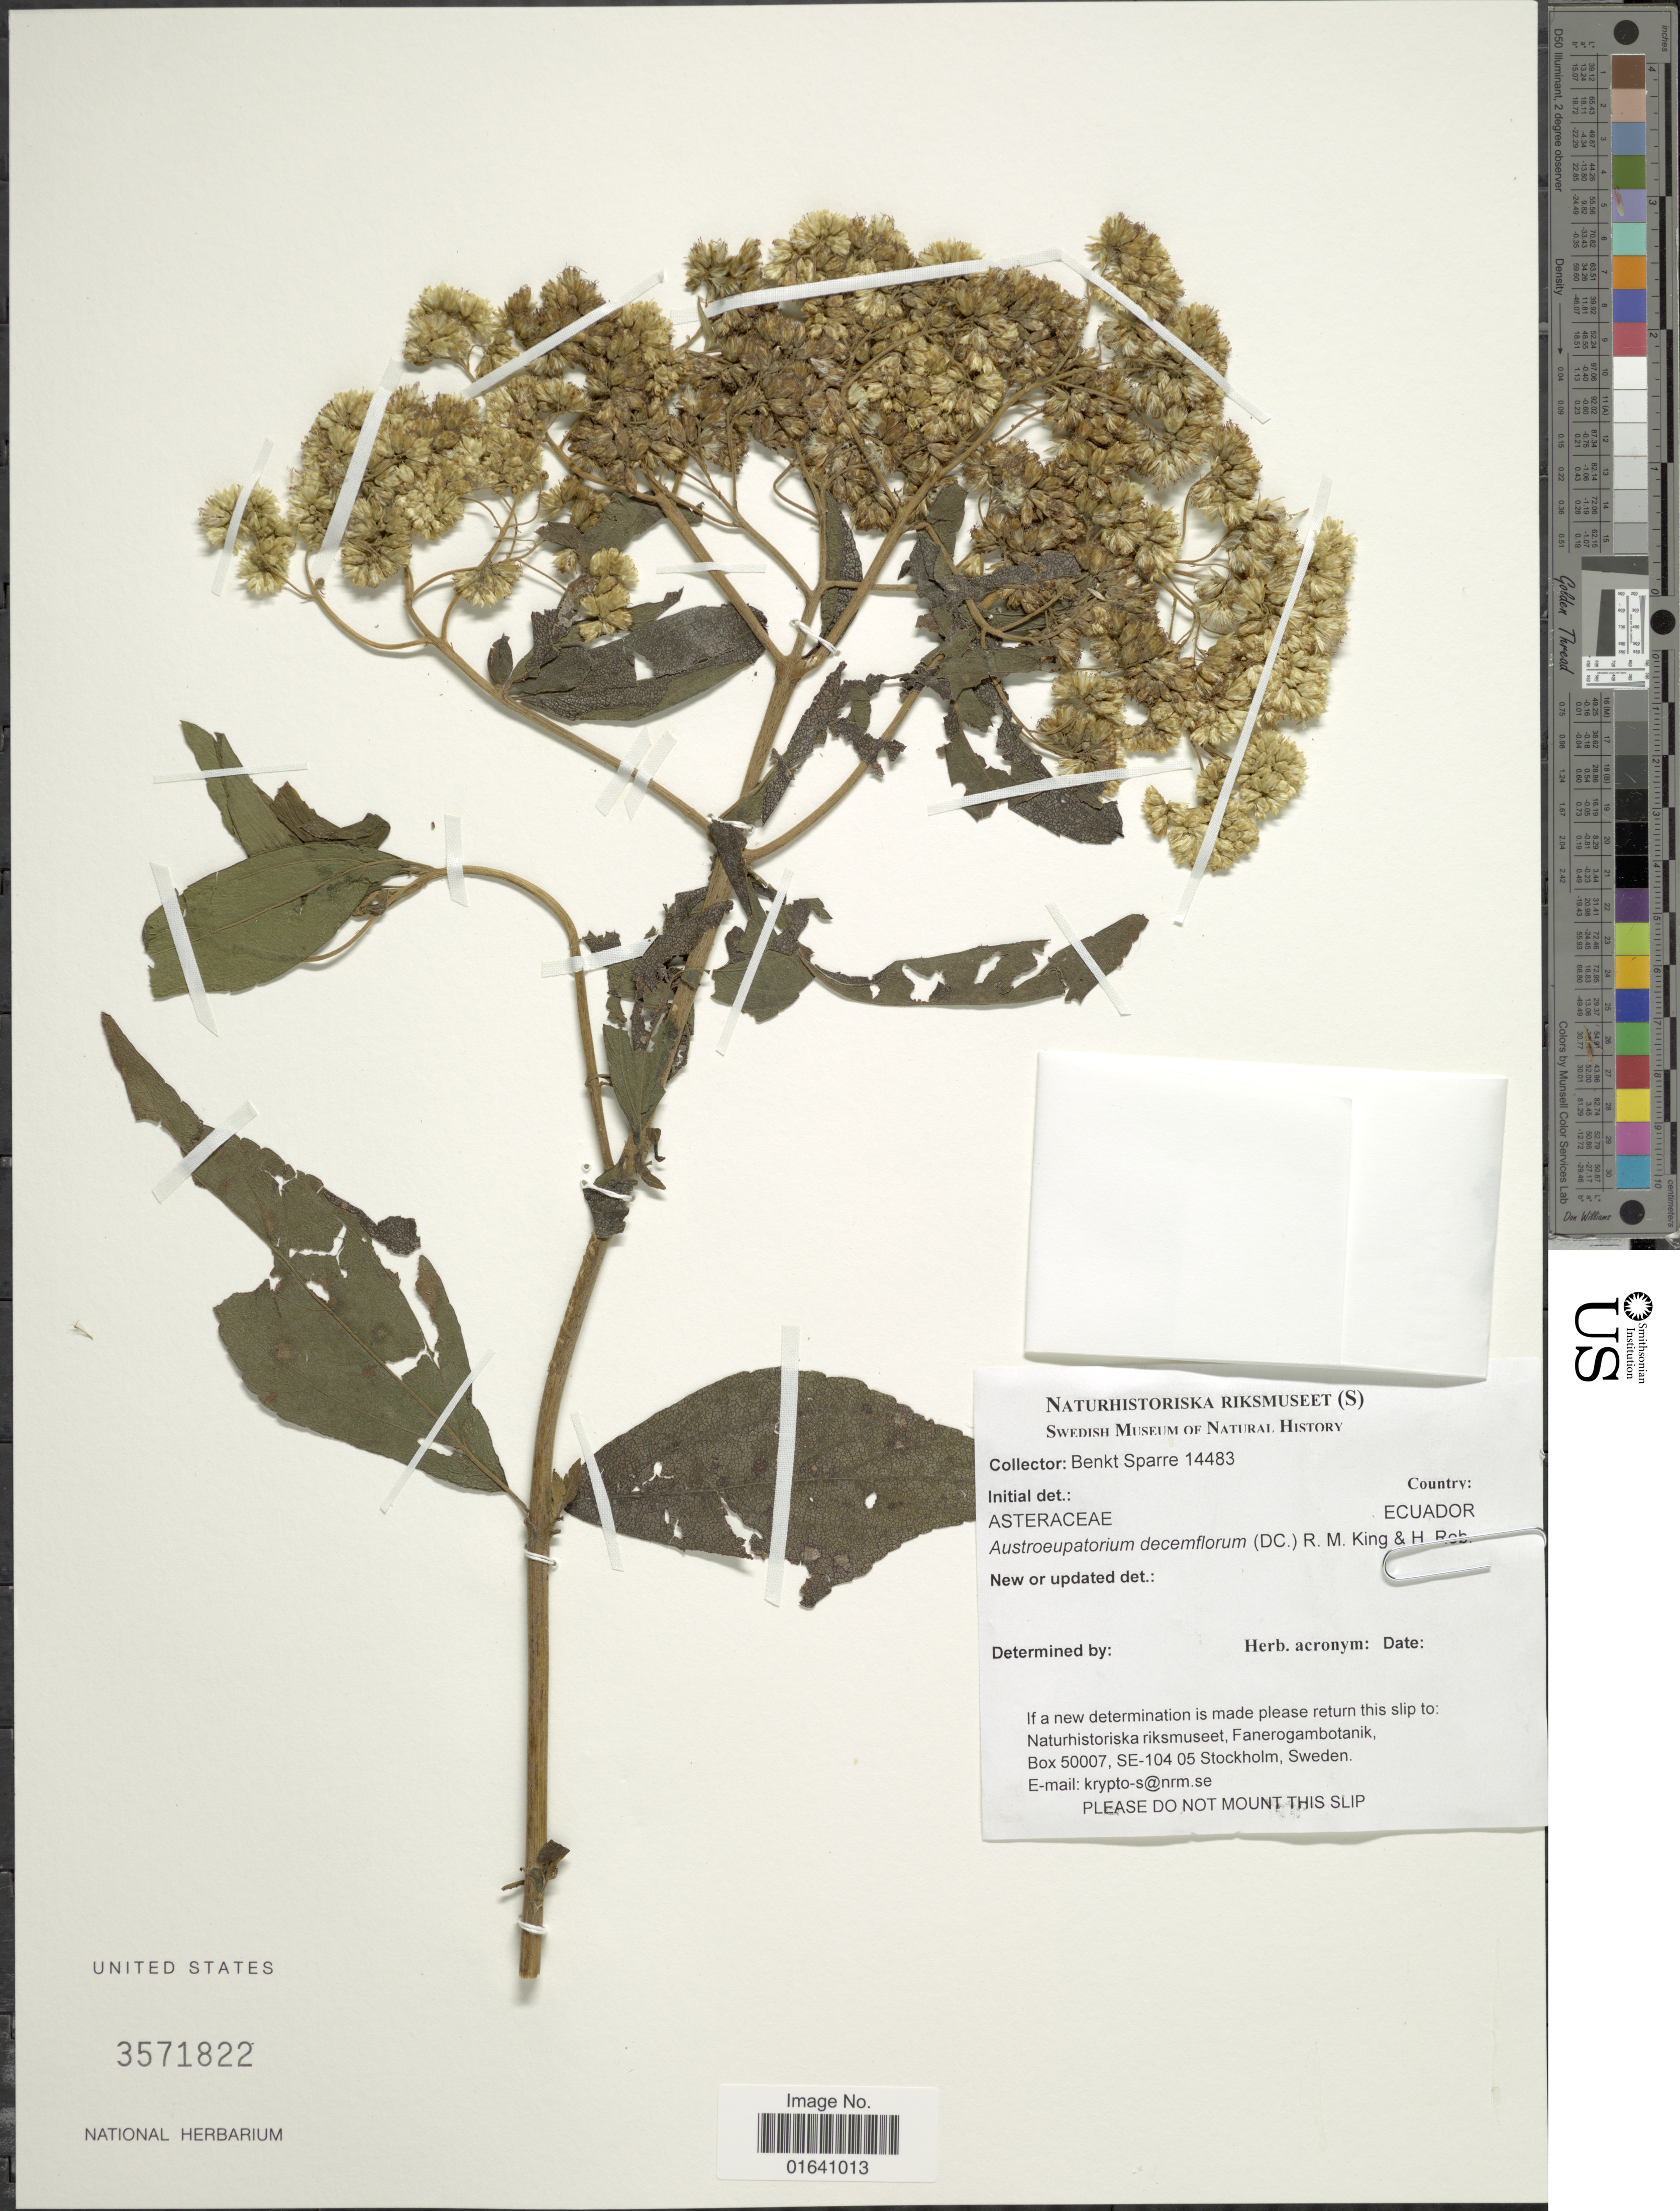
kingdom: Plantae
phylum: Tracheophyta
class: Magnoliopsida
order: Asterales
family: Asteraceae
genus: Austroeupatorium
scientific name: Austroeupatorium decemflorum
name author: (DC.) R.M. King & H. Rob.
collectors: B. Sparre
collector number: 14483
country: Ecuador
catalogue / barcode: US 3571822